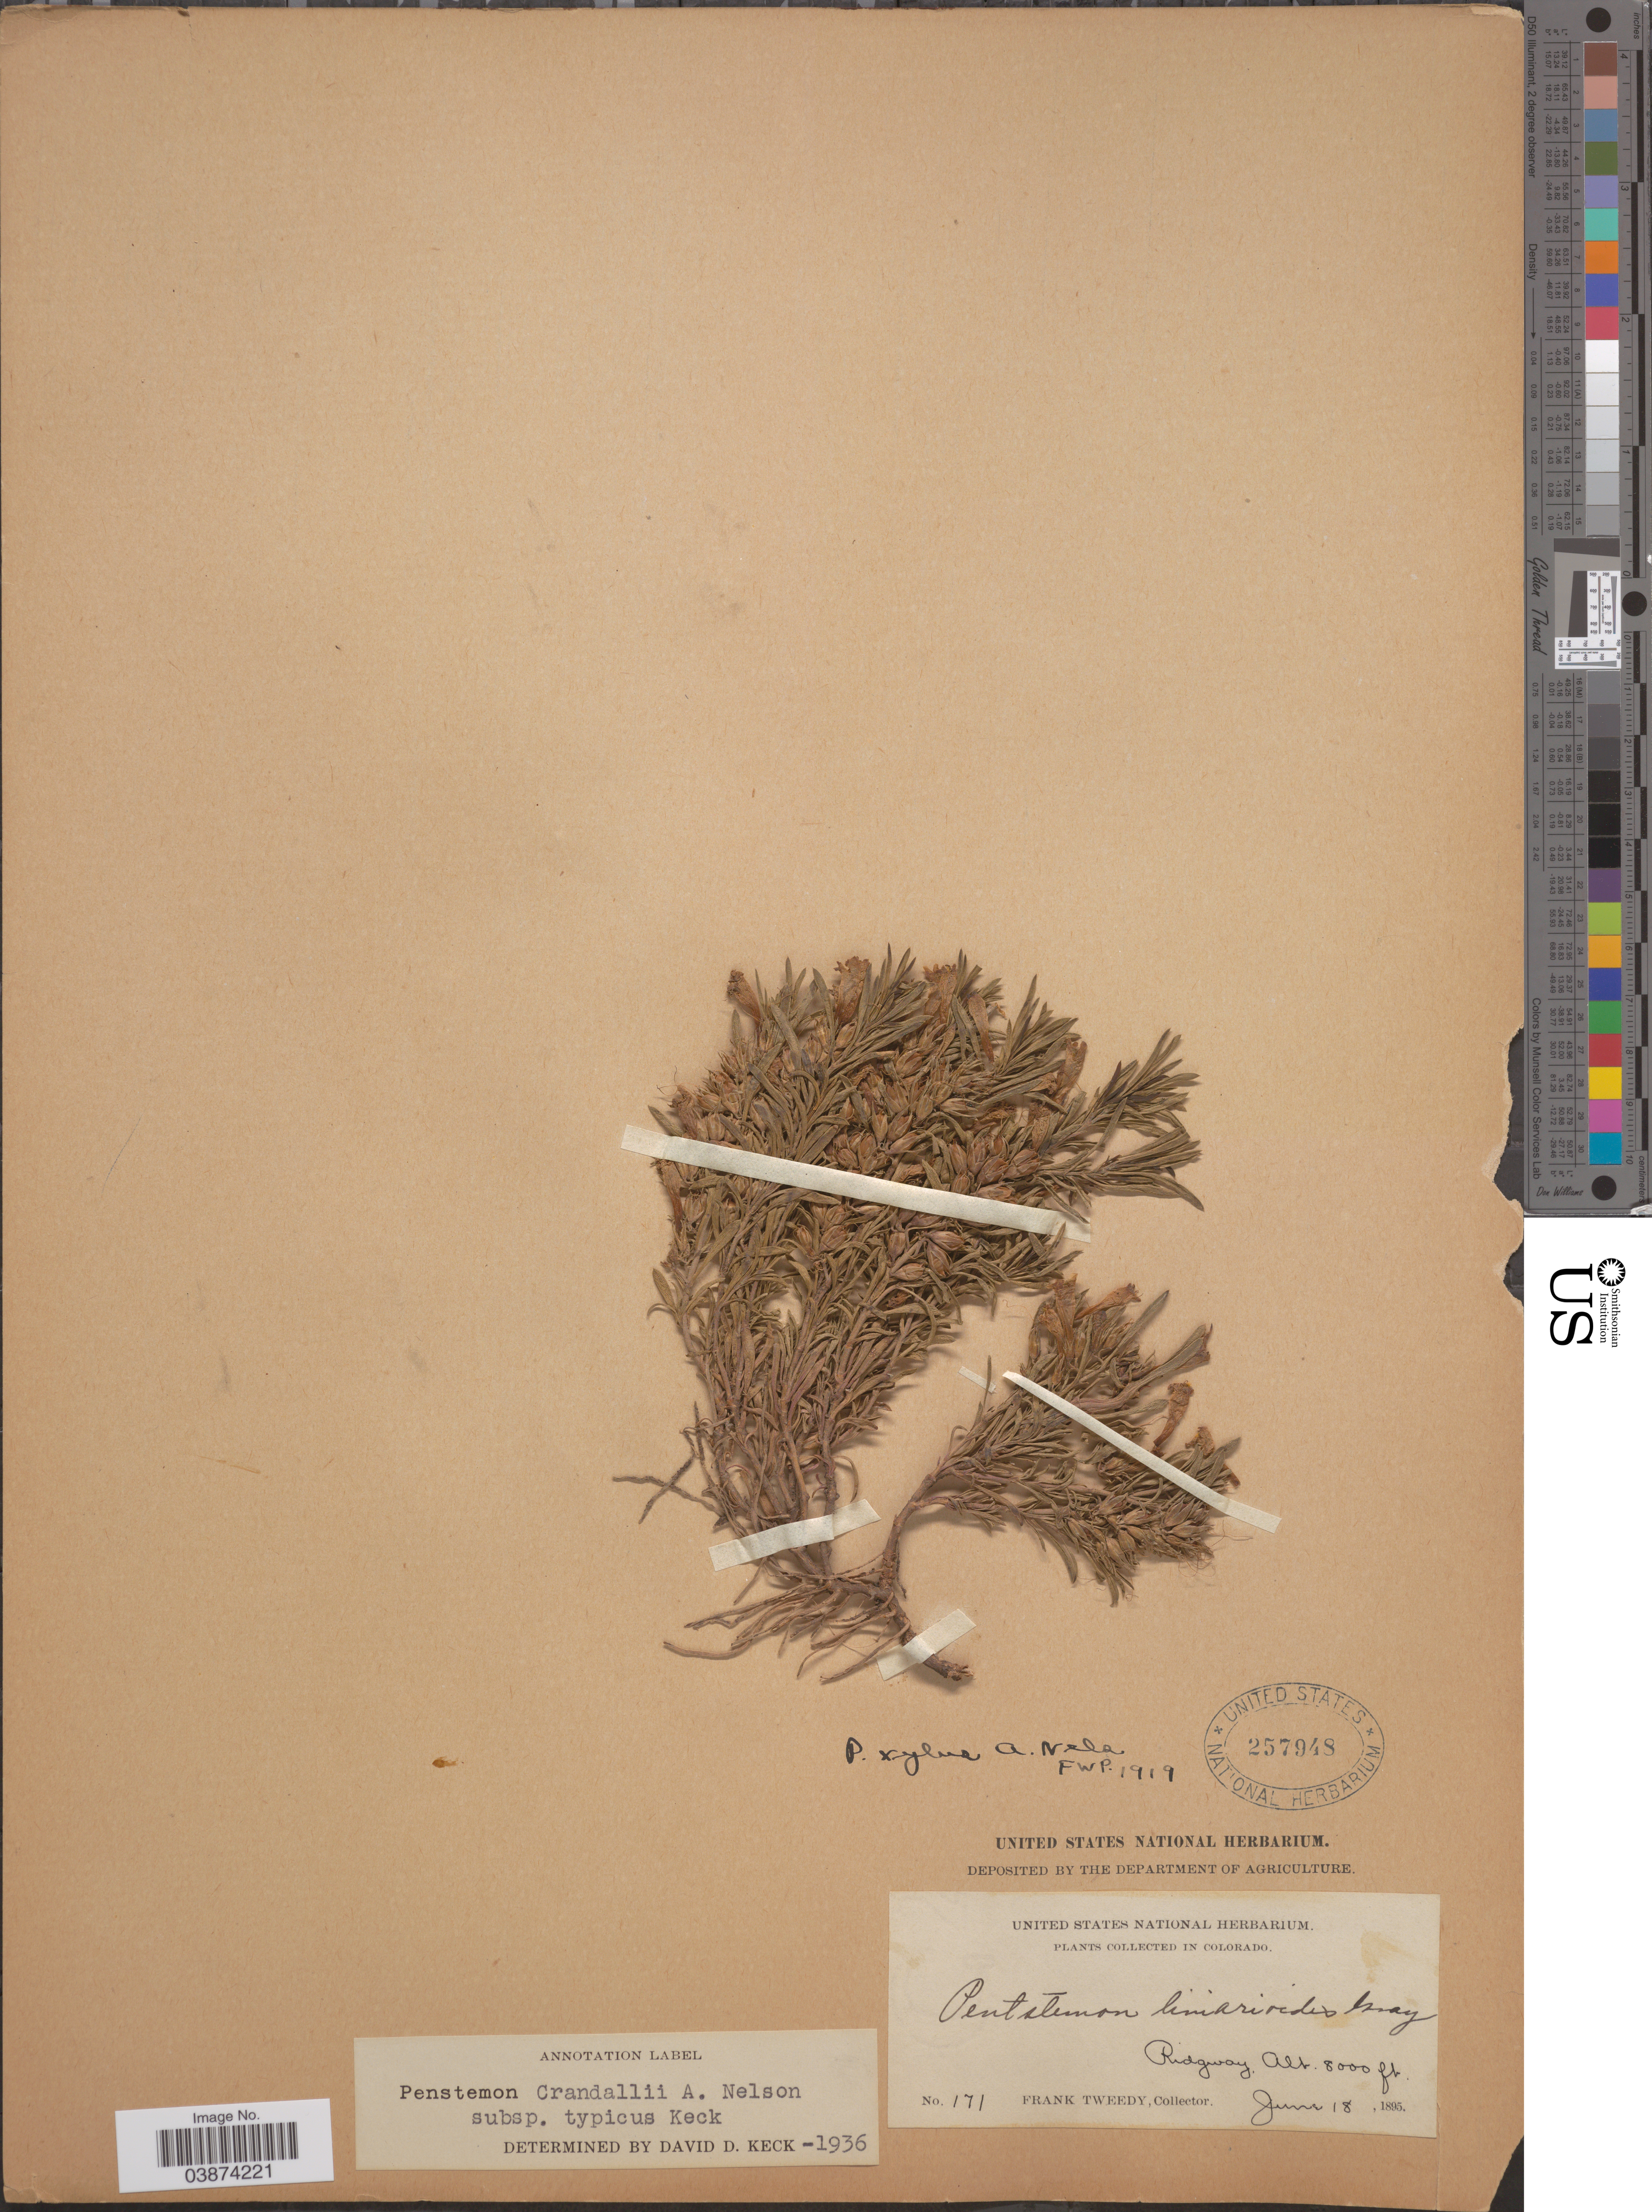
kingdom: Plantae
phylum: Tracheophyta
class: Magnoliopsida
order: Lamiales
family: Plantaginaceae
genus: Penstemon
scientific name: Penstemon crandallii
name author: A. Nelson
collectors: F. Tweedy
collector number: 171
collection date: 1895-06-18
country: United States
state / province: Colorado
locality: Ridgway.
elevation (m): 2438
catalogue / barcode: US 257948